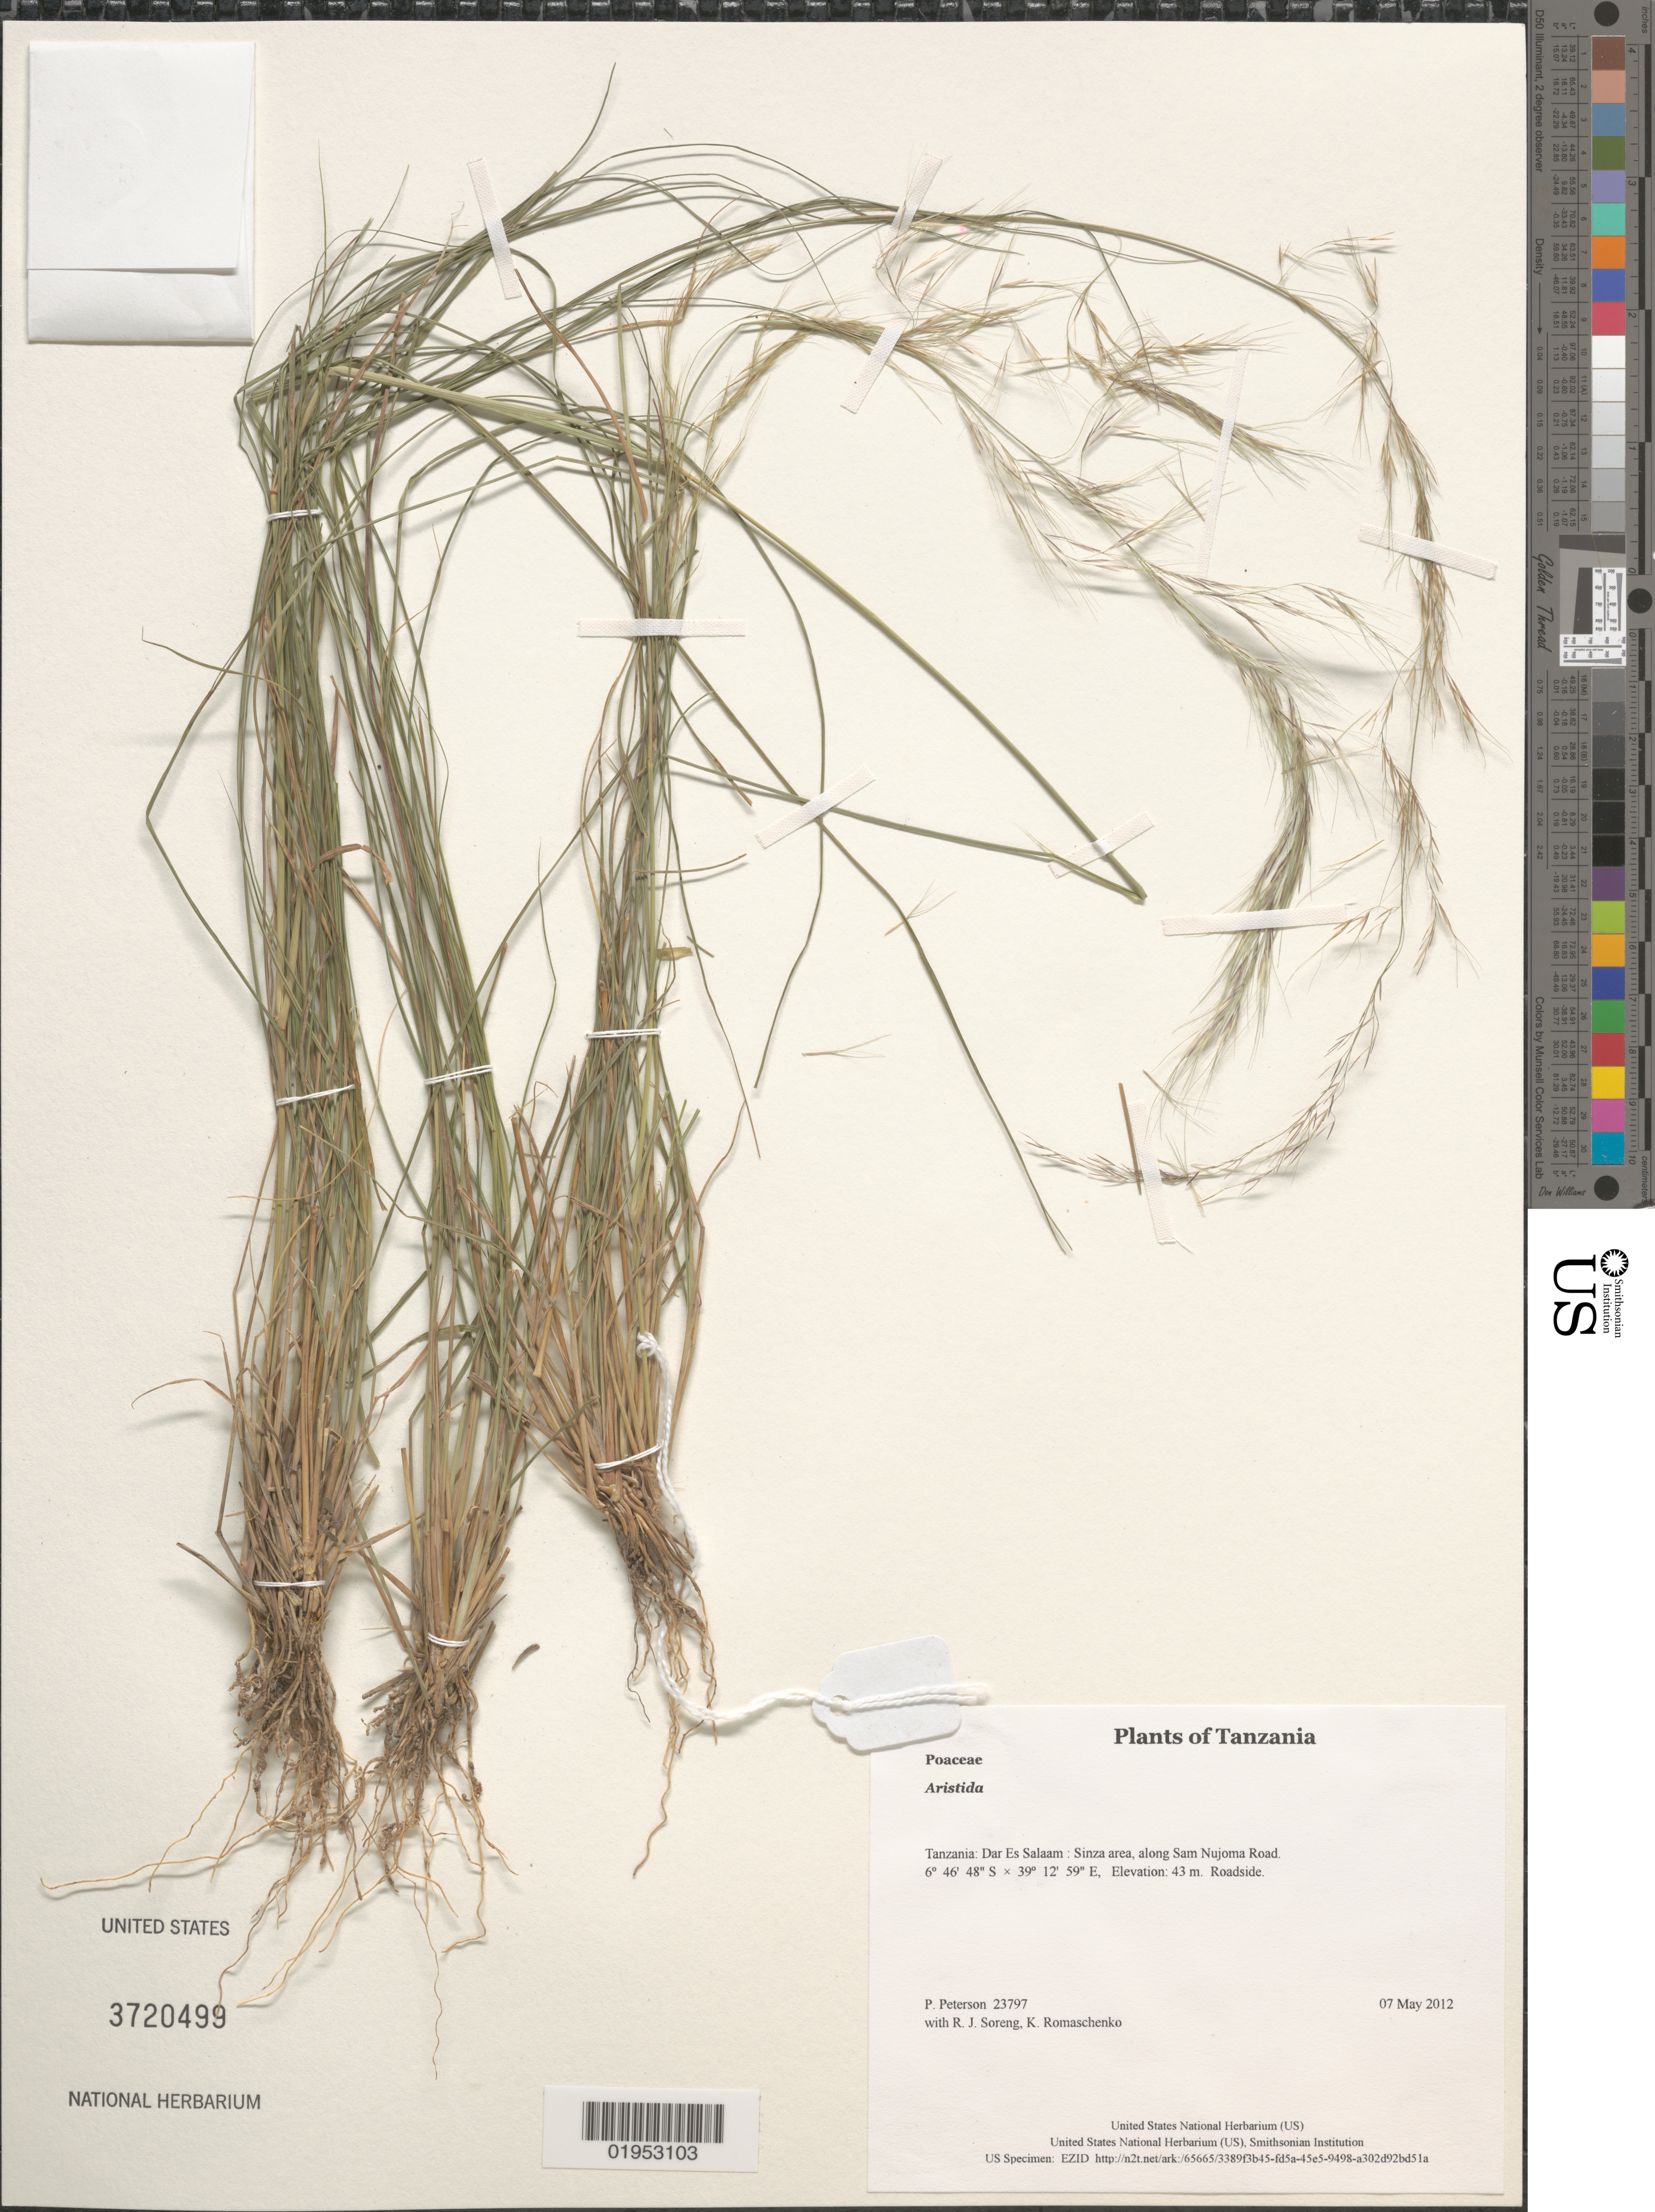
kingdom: Plantae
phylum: Tracheophyta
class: Liliopsida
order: Poales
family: Poaceae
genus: Aristida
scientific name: Aristida sp.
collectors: P. M. Peterson, R. J. Soreng & K. Romaschenko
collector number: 23797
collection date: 2012-05-07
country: Tanzania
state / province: Dar Es Salaam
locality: Sinza area, along Sam Nujoma Road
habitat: Roadside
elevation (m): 43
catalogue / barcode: US 3720499